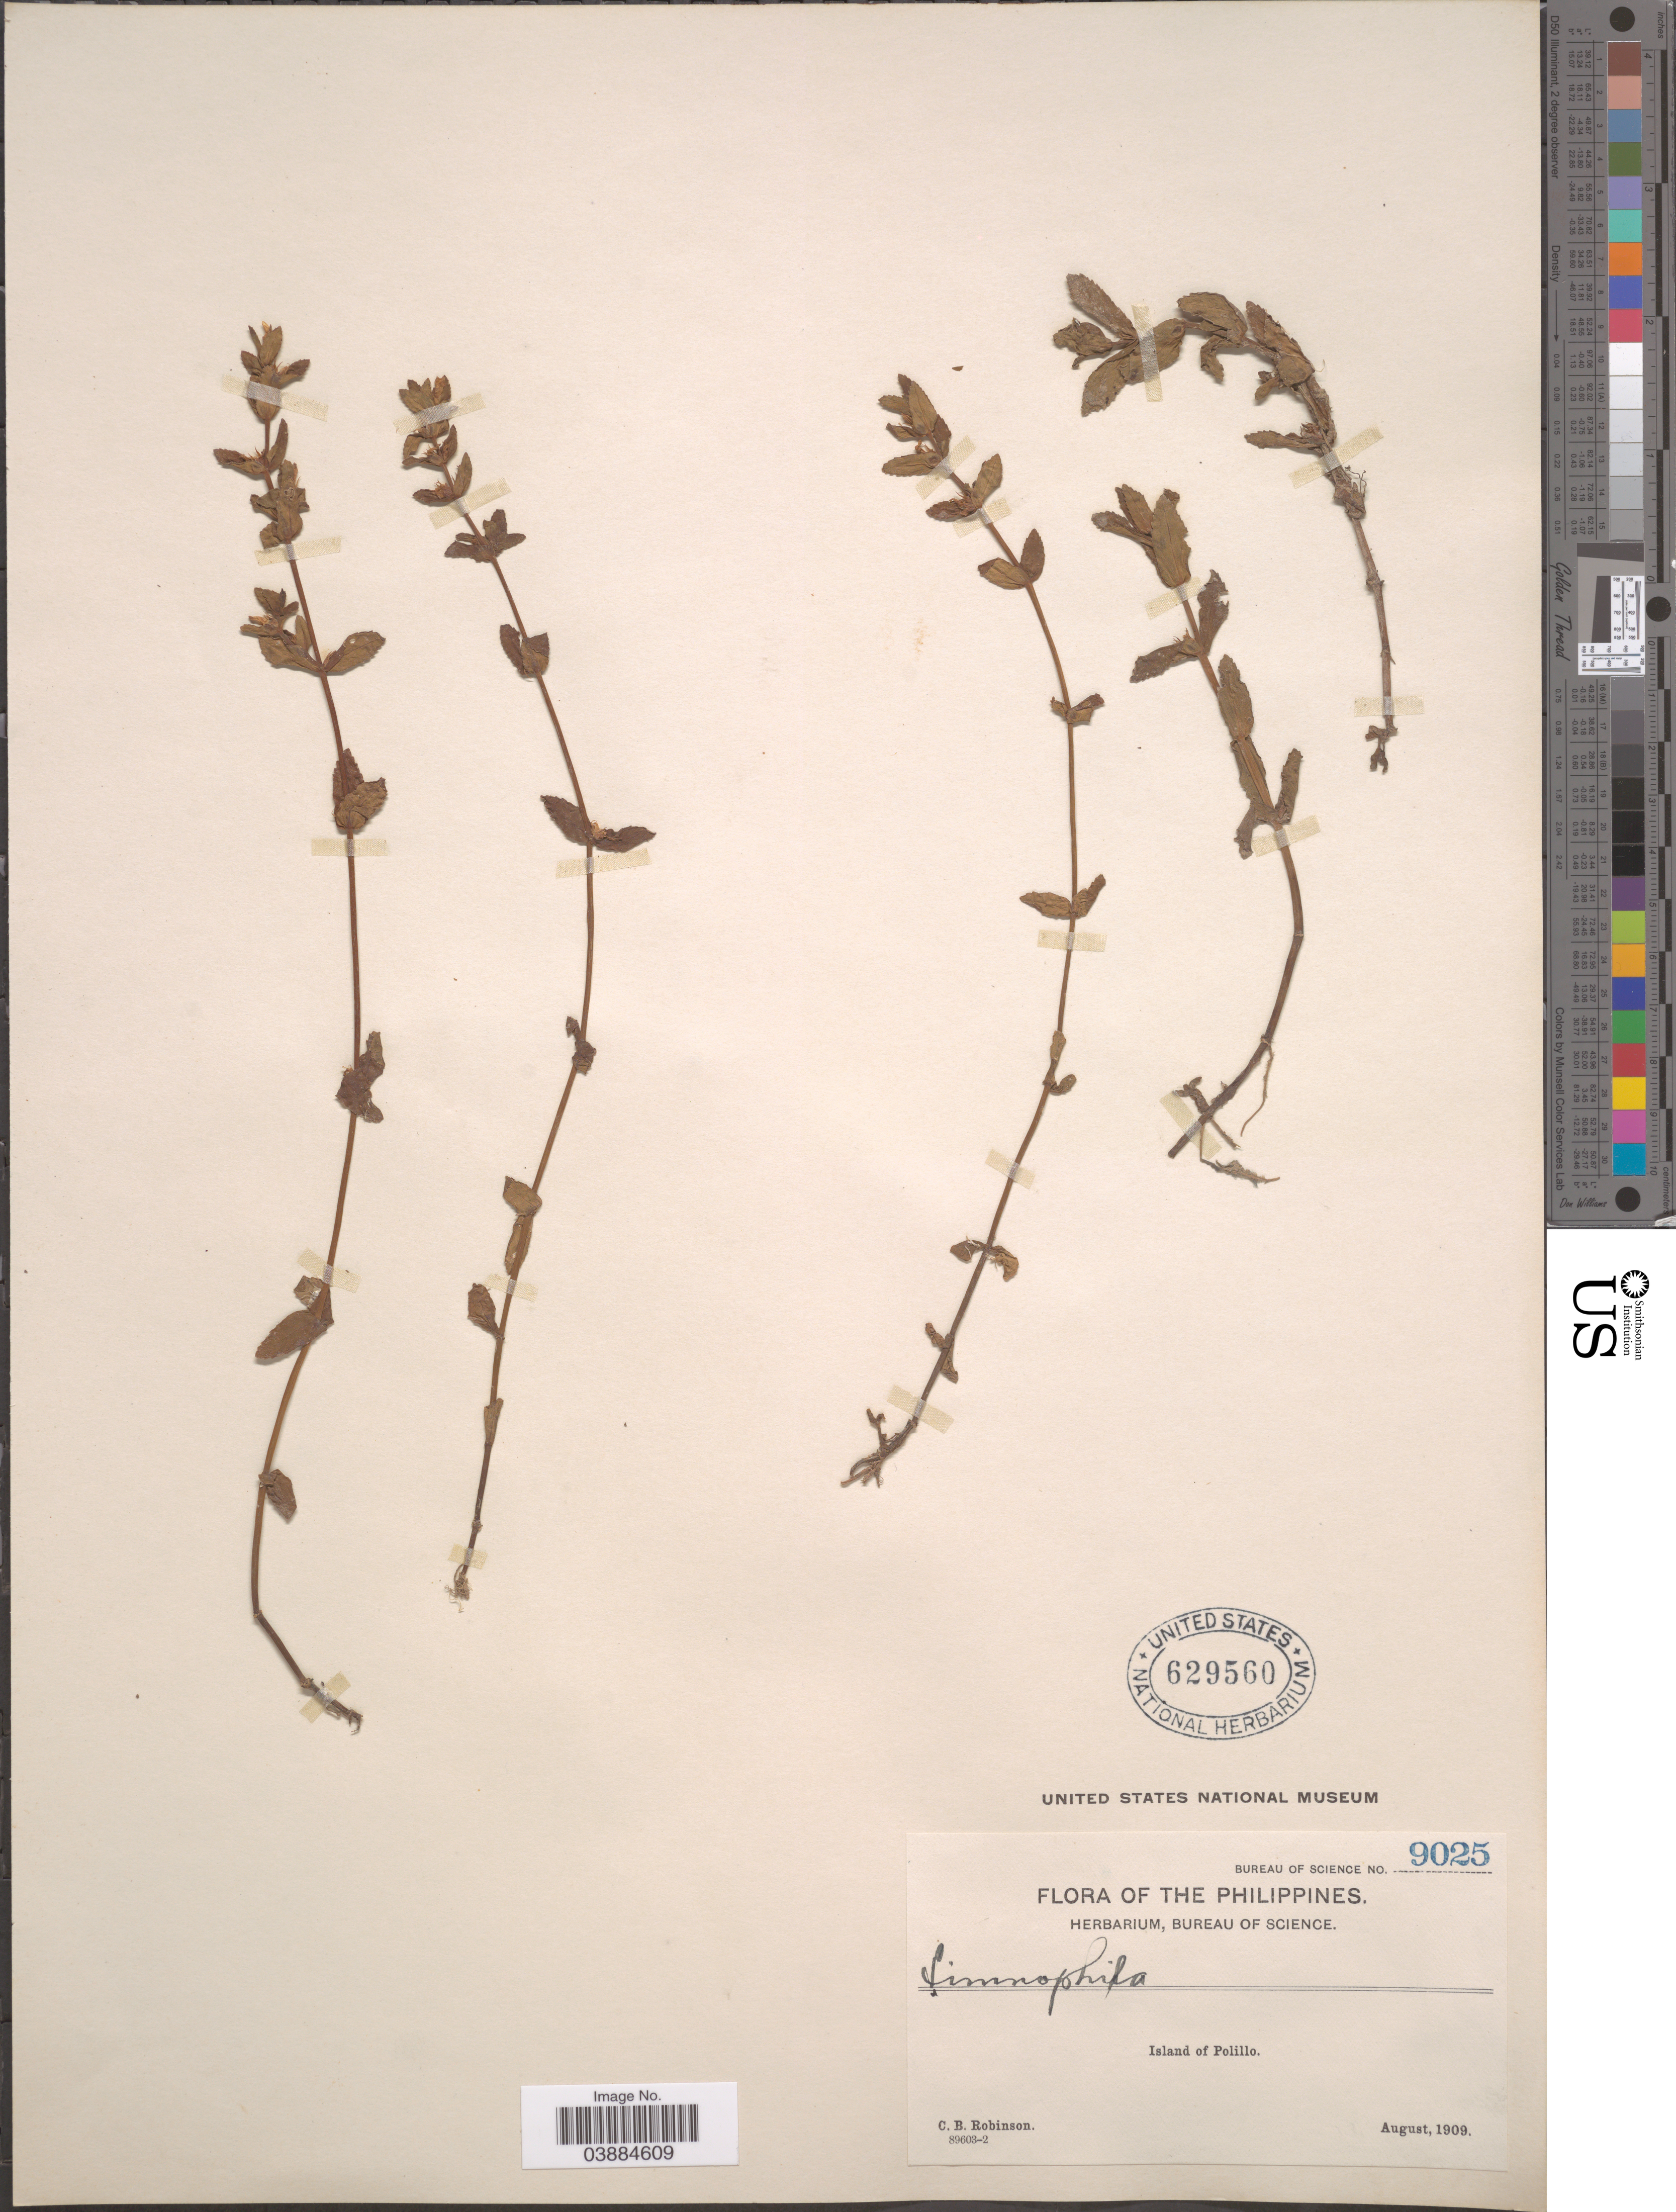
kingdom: Plantae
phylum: Tracheophyta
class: Magnoliopsida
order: Lamiales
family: Plantaginaceae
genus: Limnophila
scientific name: Limnophila sp.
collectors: C. Robinson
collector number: Bureau of Science 9025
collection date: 1909-08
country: Philippines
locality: Island of Polillo.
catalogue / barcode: US 629560